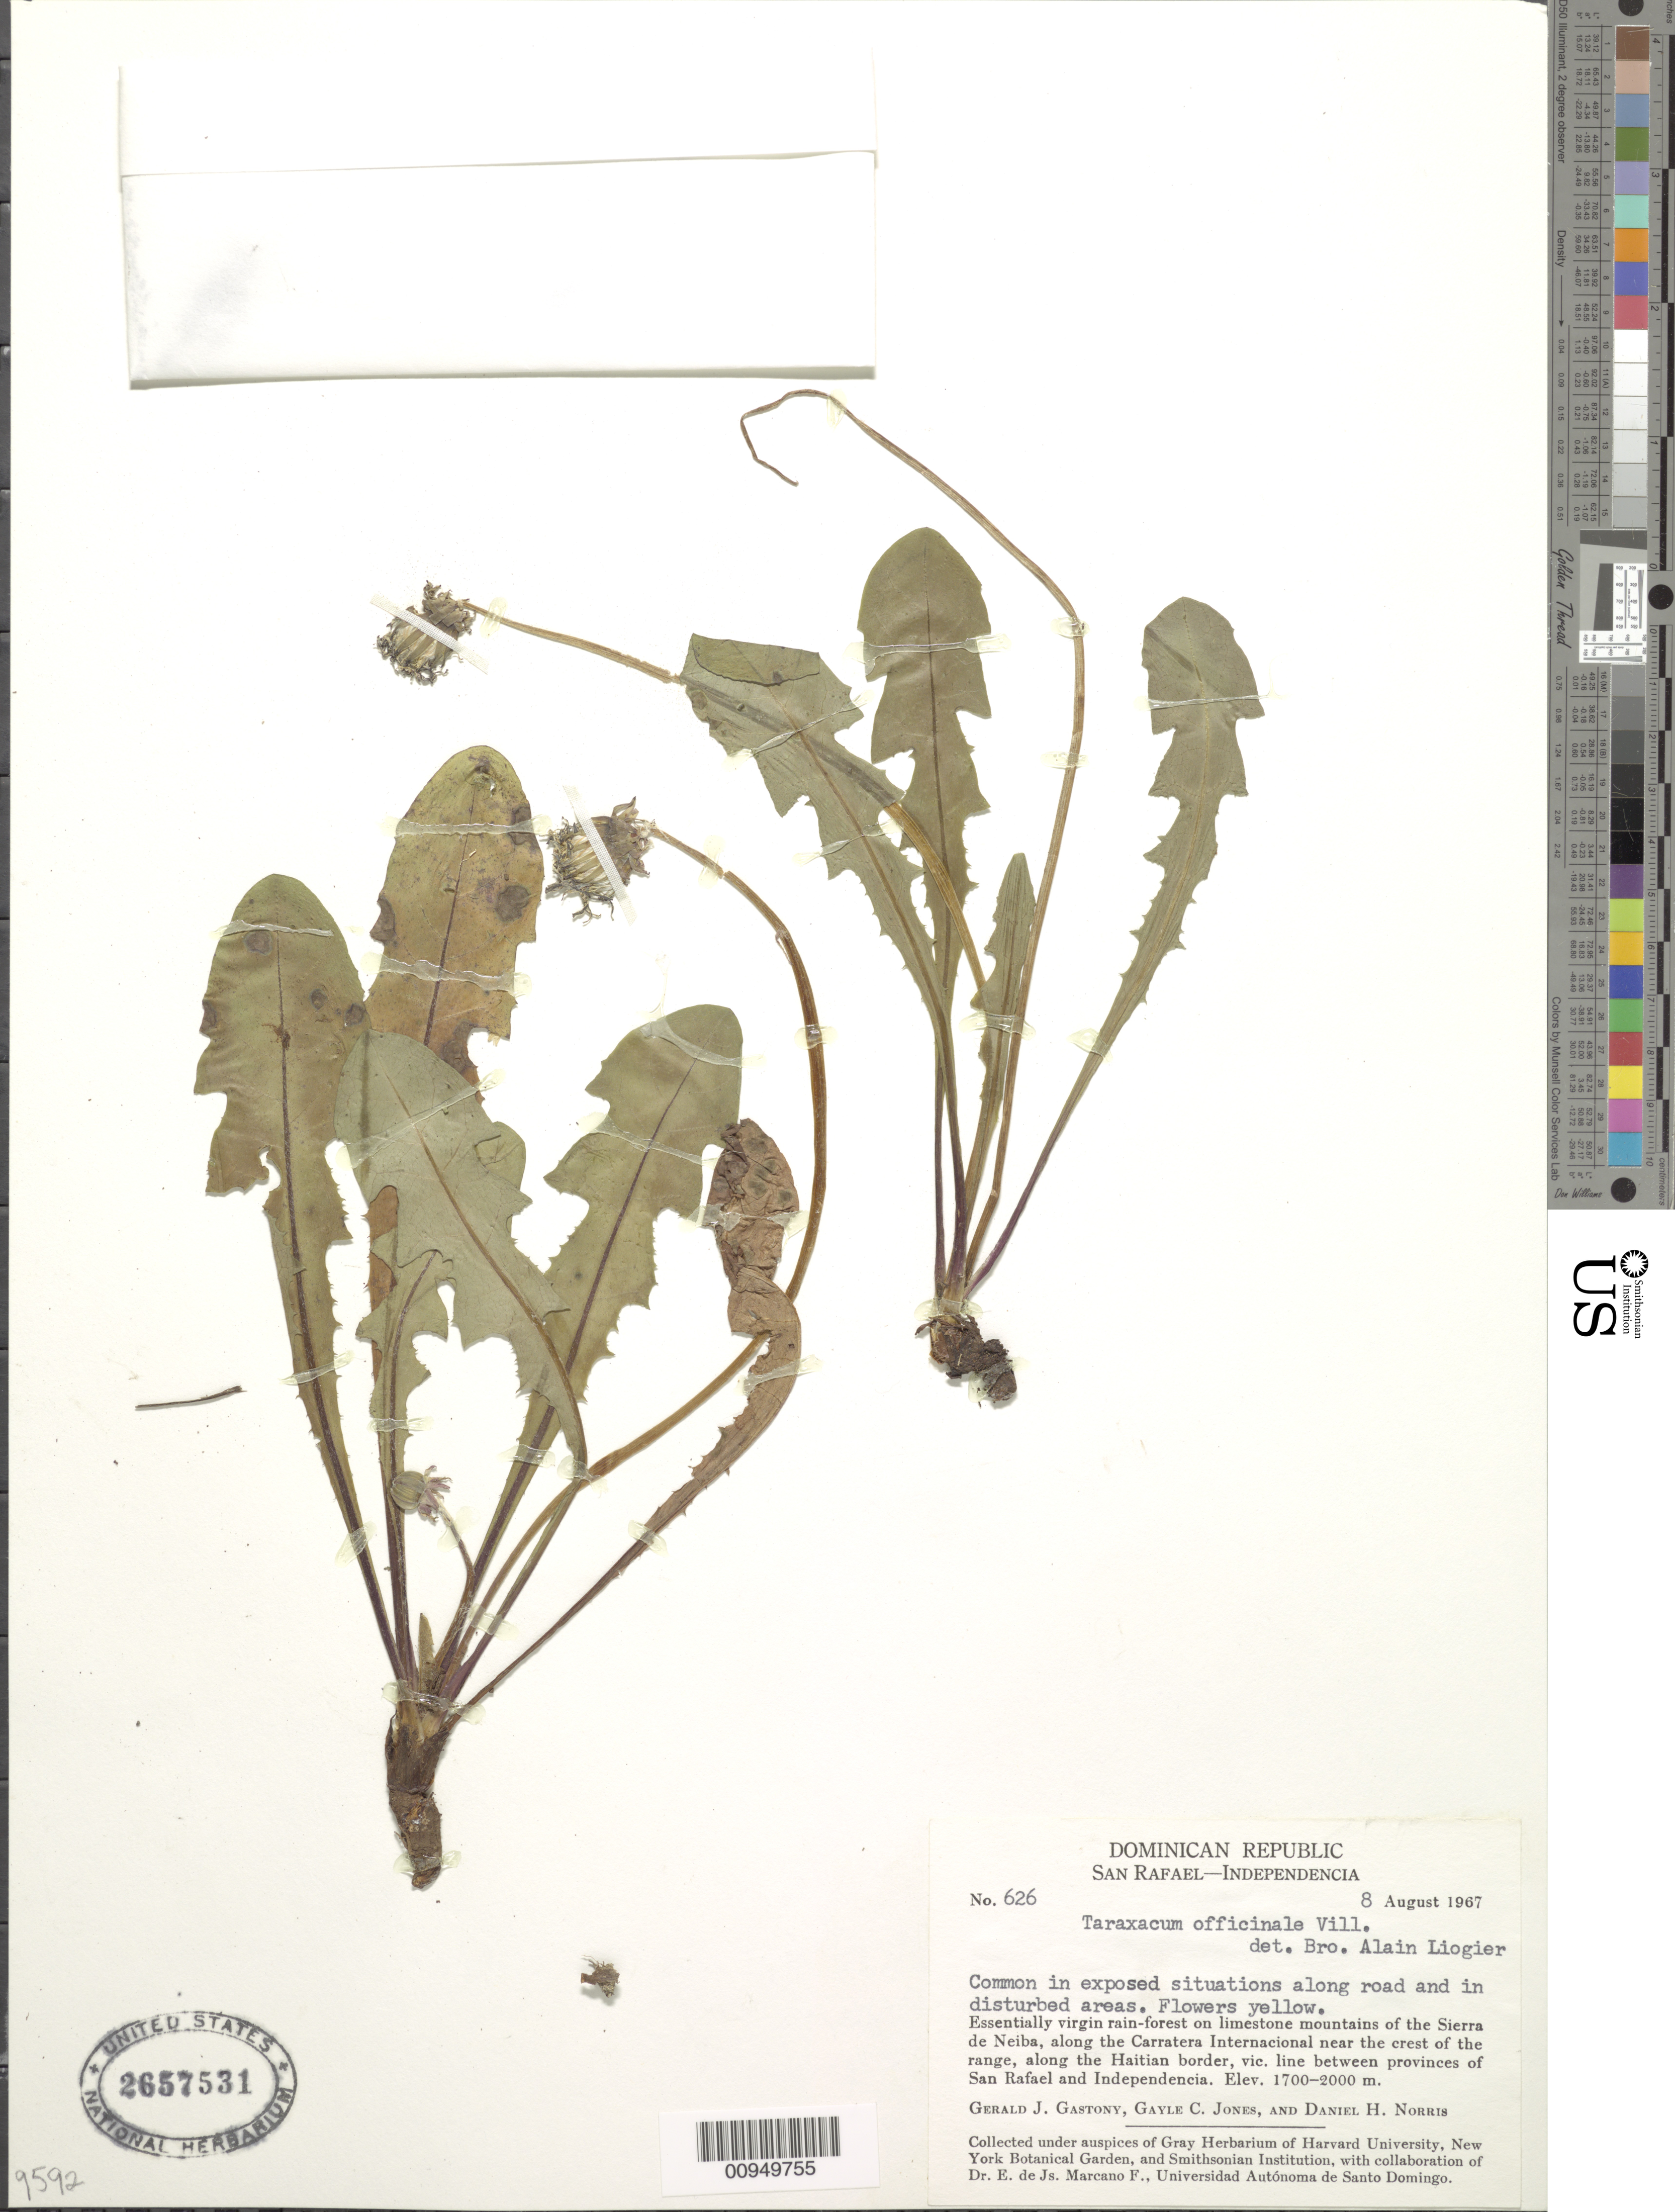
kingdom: Plantae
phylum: Tracheophyta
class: Magnoliopsida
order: Asterales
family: Asteraceae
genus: Taraxacum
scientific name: Taraxacum officinale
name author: G.H. Weber ex F.H. Wigg.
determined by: Liogier, Alain H.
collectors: G. Gastony, G. C. Jones & D. H. Norris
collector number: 626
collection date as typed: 08 Aug 1967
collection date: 1967-08-08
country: Dominican Republic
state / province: San Rafael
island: Hispaniola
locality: limestone mountains of the Sierra de Neiba, along the Carratera Internacional near the crest of the range, along the Haitian border, vicinity line between provinces of San Rafael and Independencia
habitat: In exposed situations along road and in disturbed areas, in essentially virgin rainforest on limestone mountains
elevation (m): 1700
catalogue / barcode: US 2657531